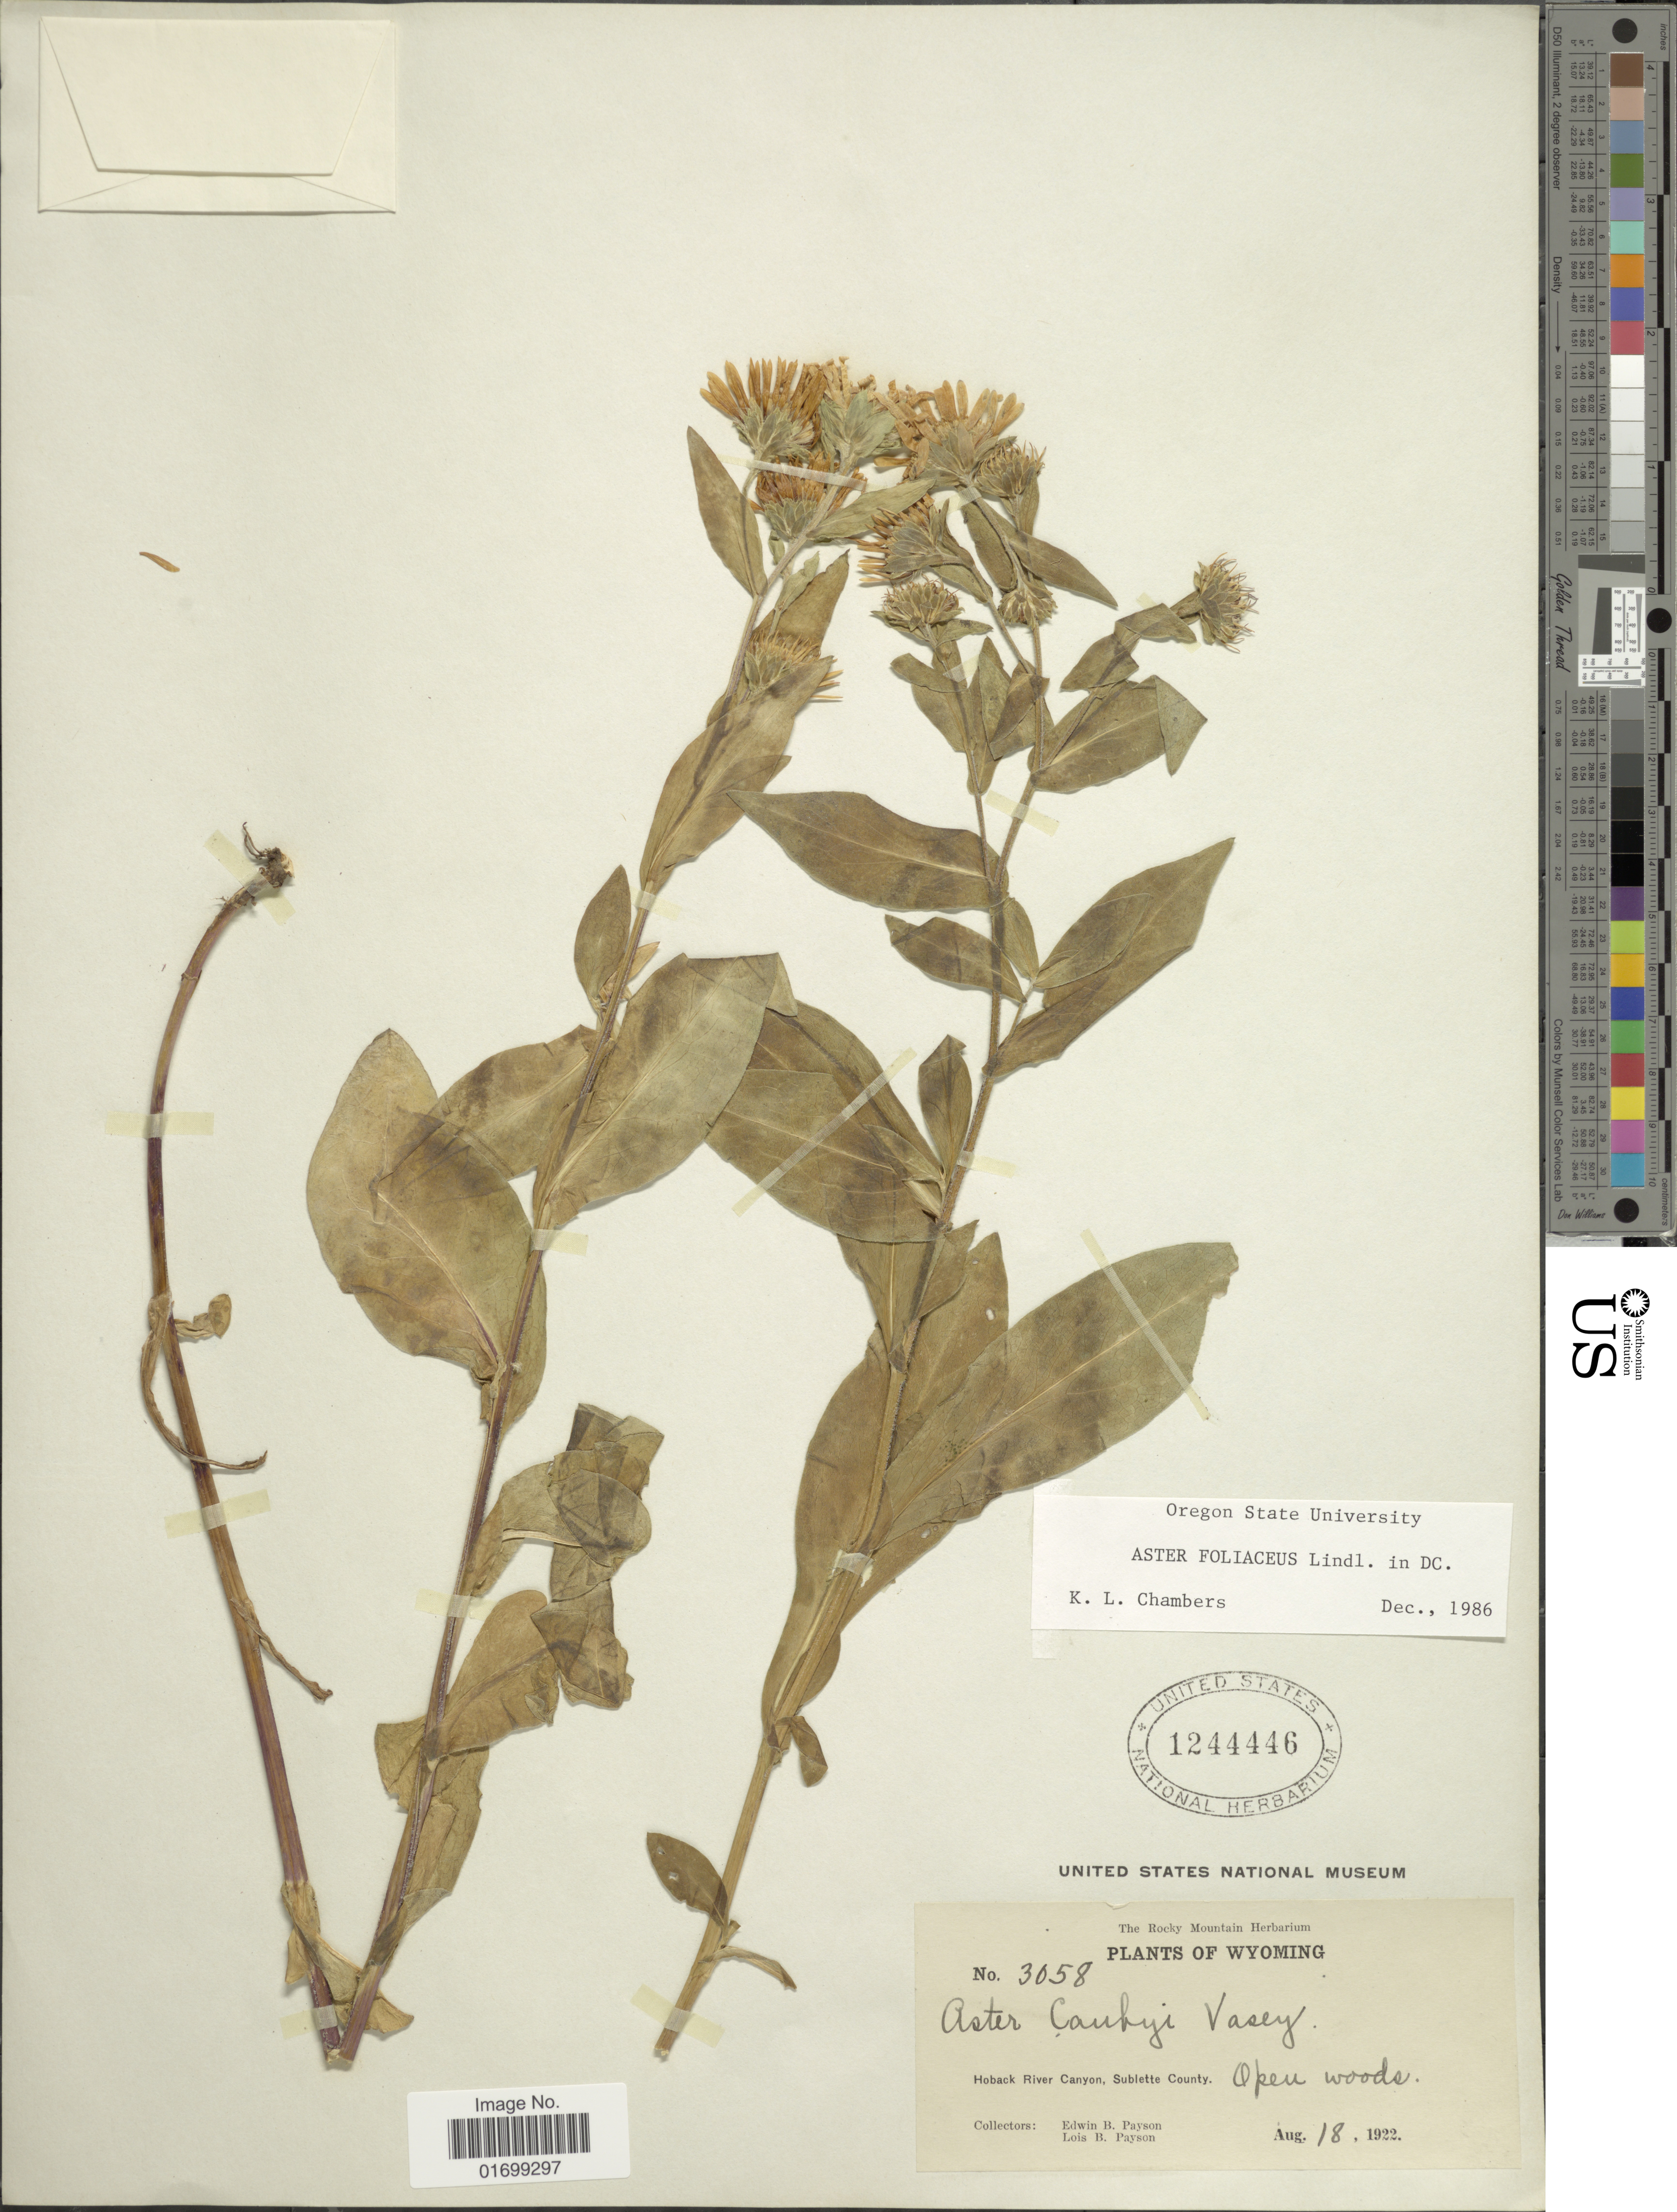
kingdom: Plantae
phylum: Tracheophyta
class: Magnoliopsida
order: Asterales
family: Asteraceae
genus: Symphyotrichum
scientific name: Symphyotrichum foliaceum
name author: (Lindl. ex DC.) G.L. Nesom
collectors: E. B. Payson & L. Payson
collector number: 3058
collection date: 1922-08-18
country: United States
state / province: Wyoming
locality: Hoback River Canyon, Sublette County, open woods.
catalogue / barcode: US 1244446